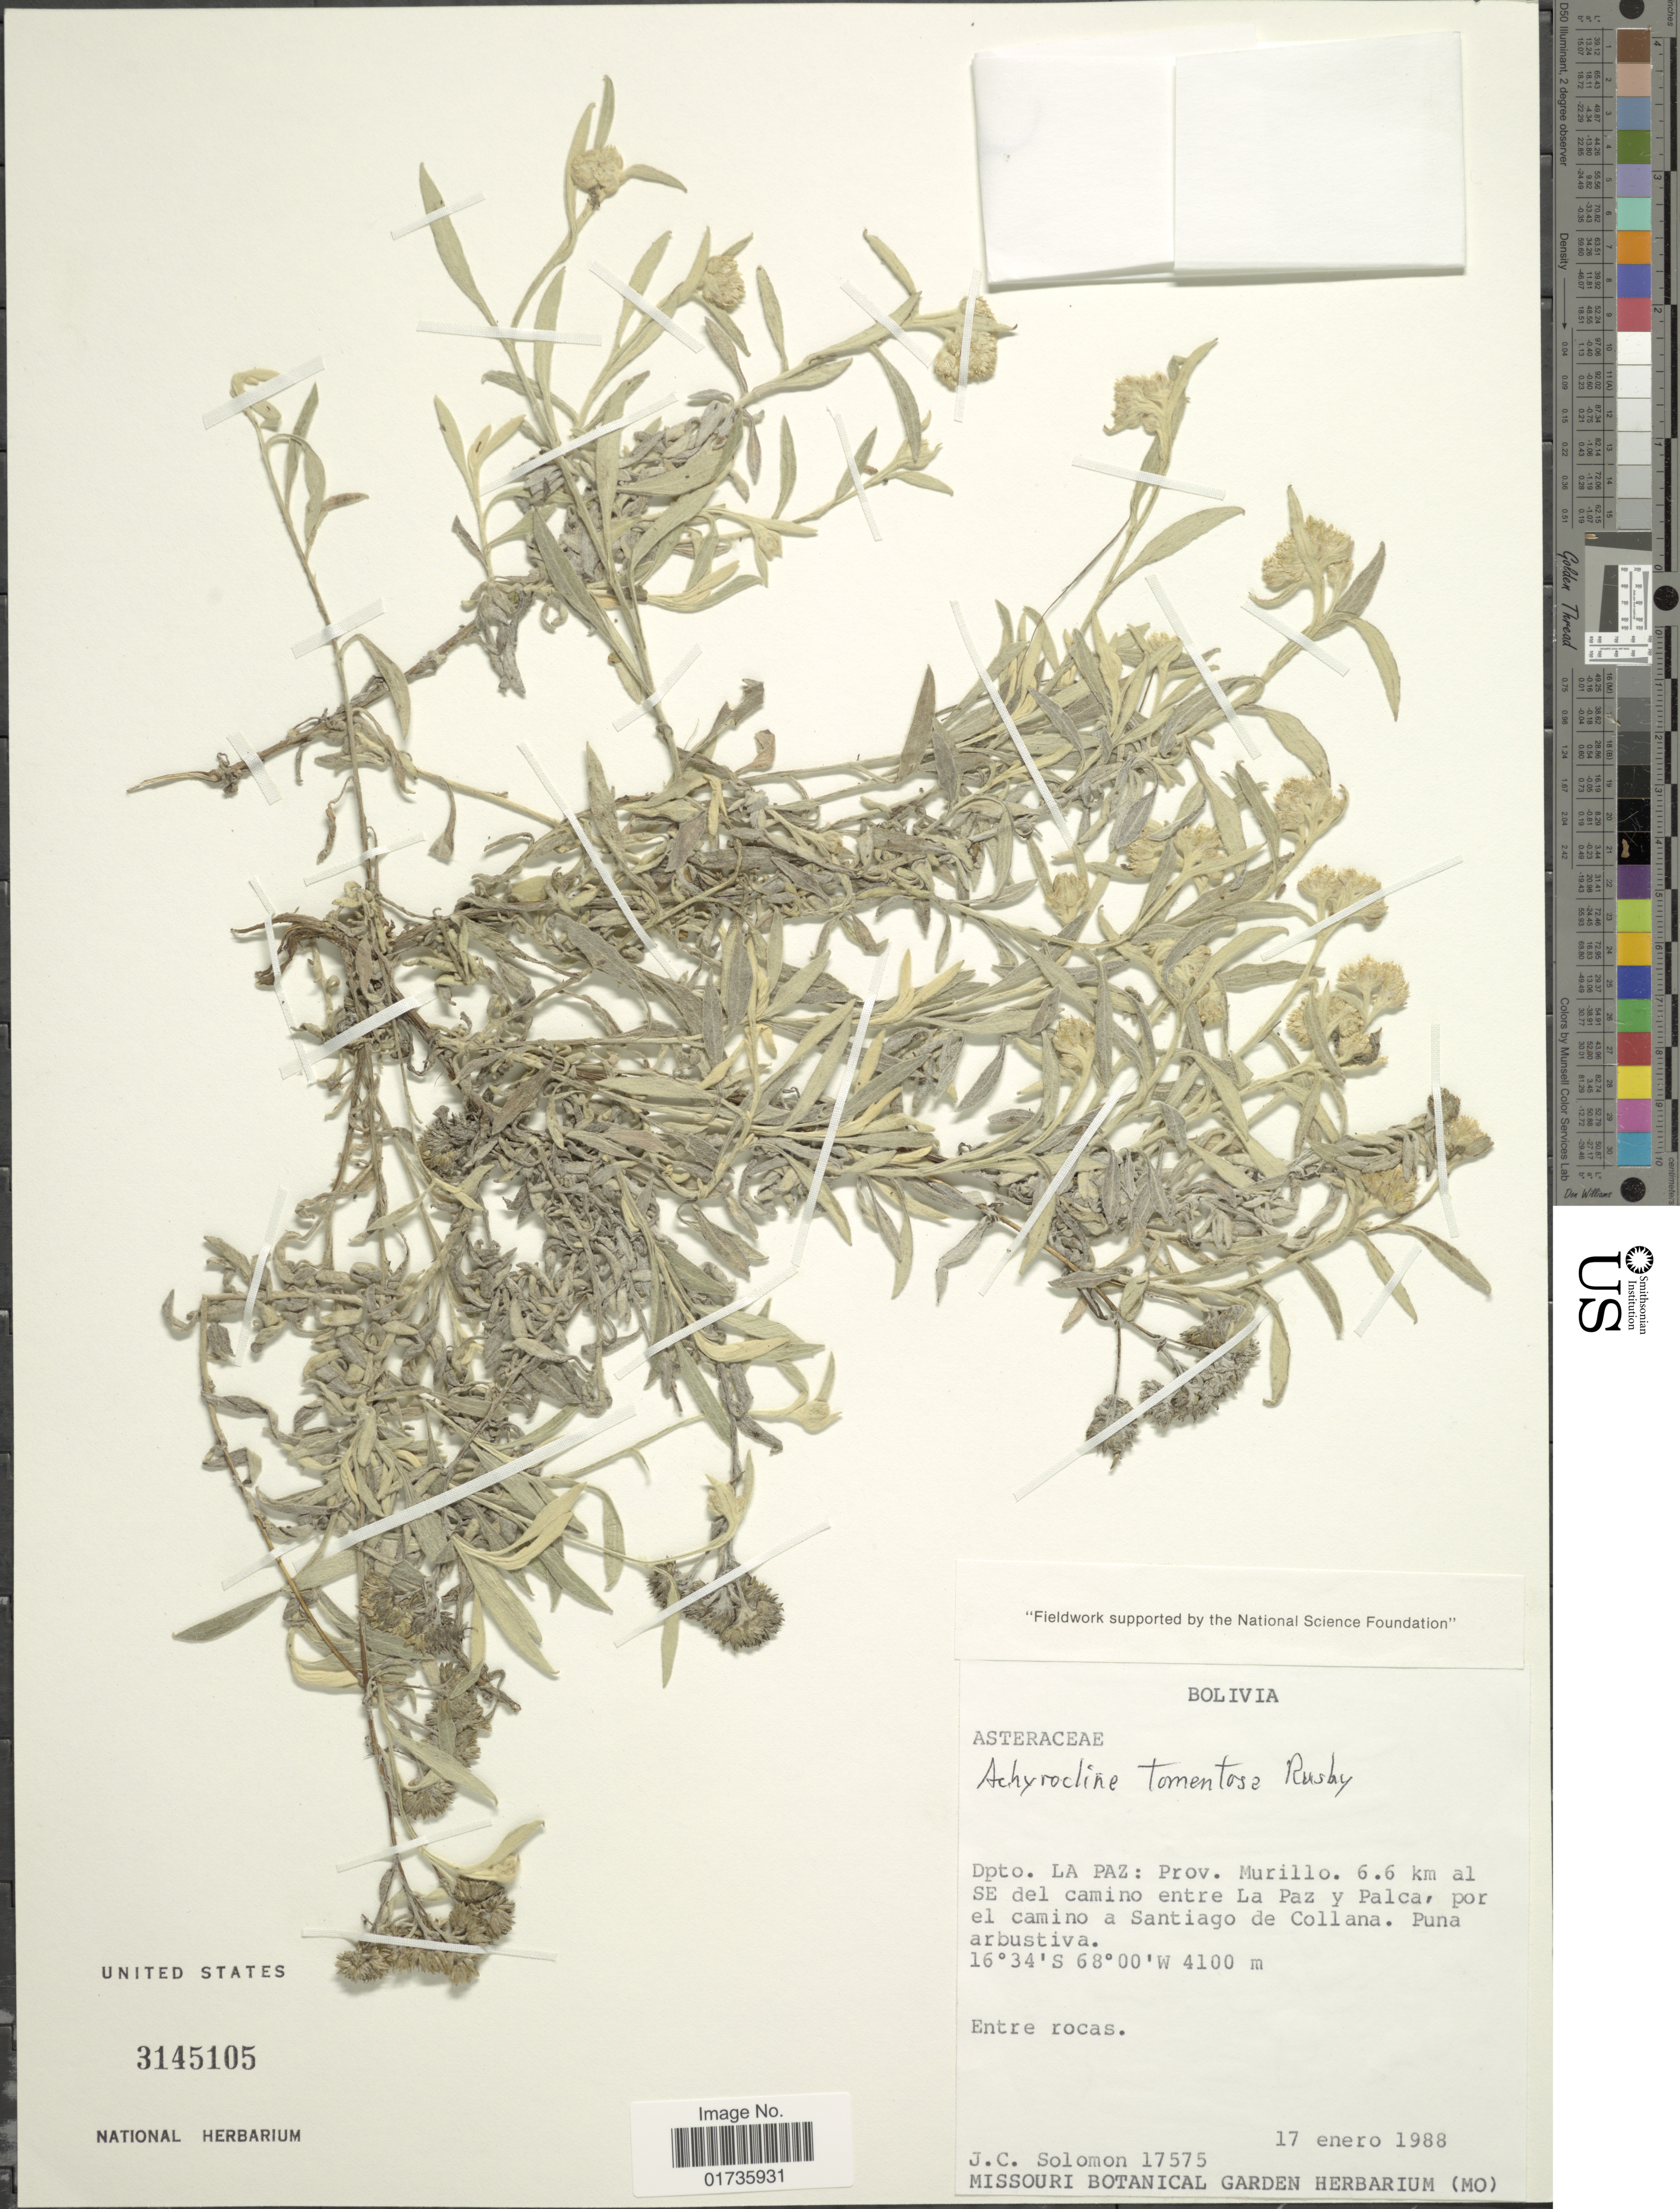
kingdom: Plantae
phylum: Tracheophyta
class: Magnoliopsida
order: Asterales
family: Asteraceae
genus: Achyrocline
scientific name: Achyrocline tomentosa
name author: Rusby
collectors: J. C. Solomon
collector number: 17575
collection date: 1988-01-17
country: Bolivia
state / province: La Paz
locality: Dpto La Paz: prov. Murillo. 6.6 km al SE del camino entre La Paz y Palca, por el camino a Santiago de Collana. Puna arbustiva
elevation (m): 4100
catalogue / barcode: US 3145105